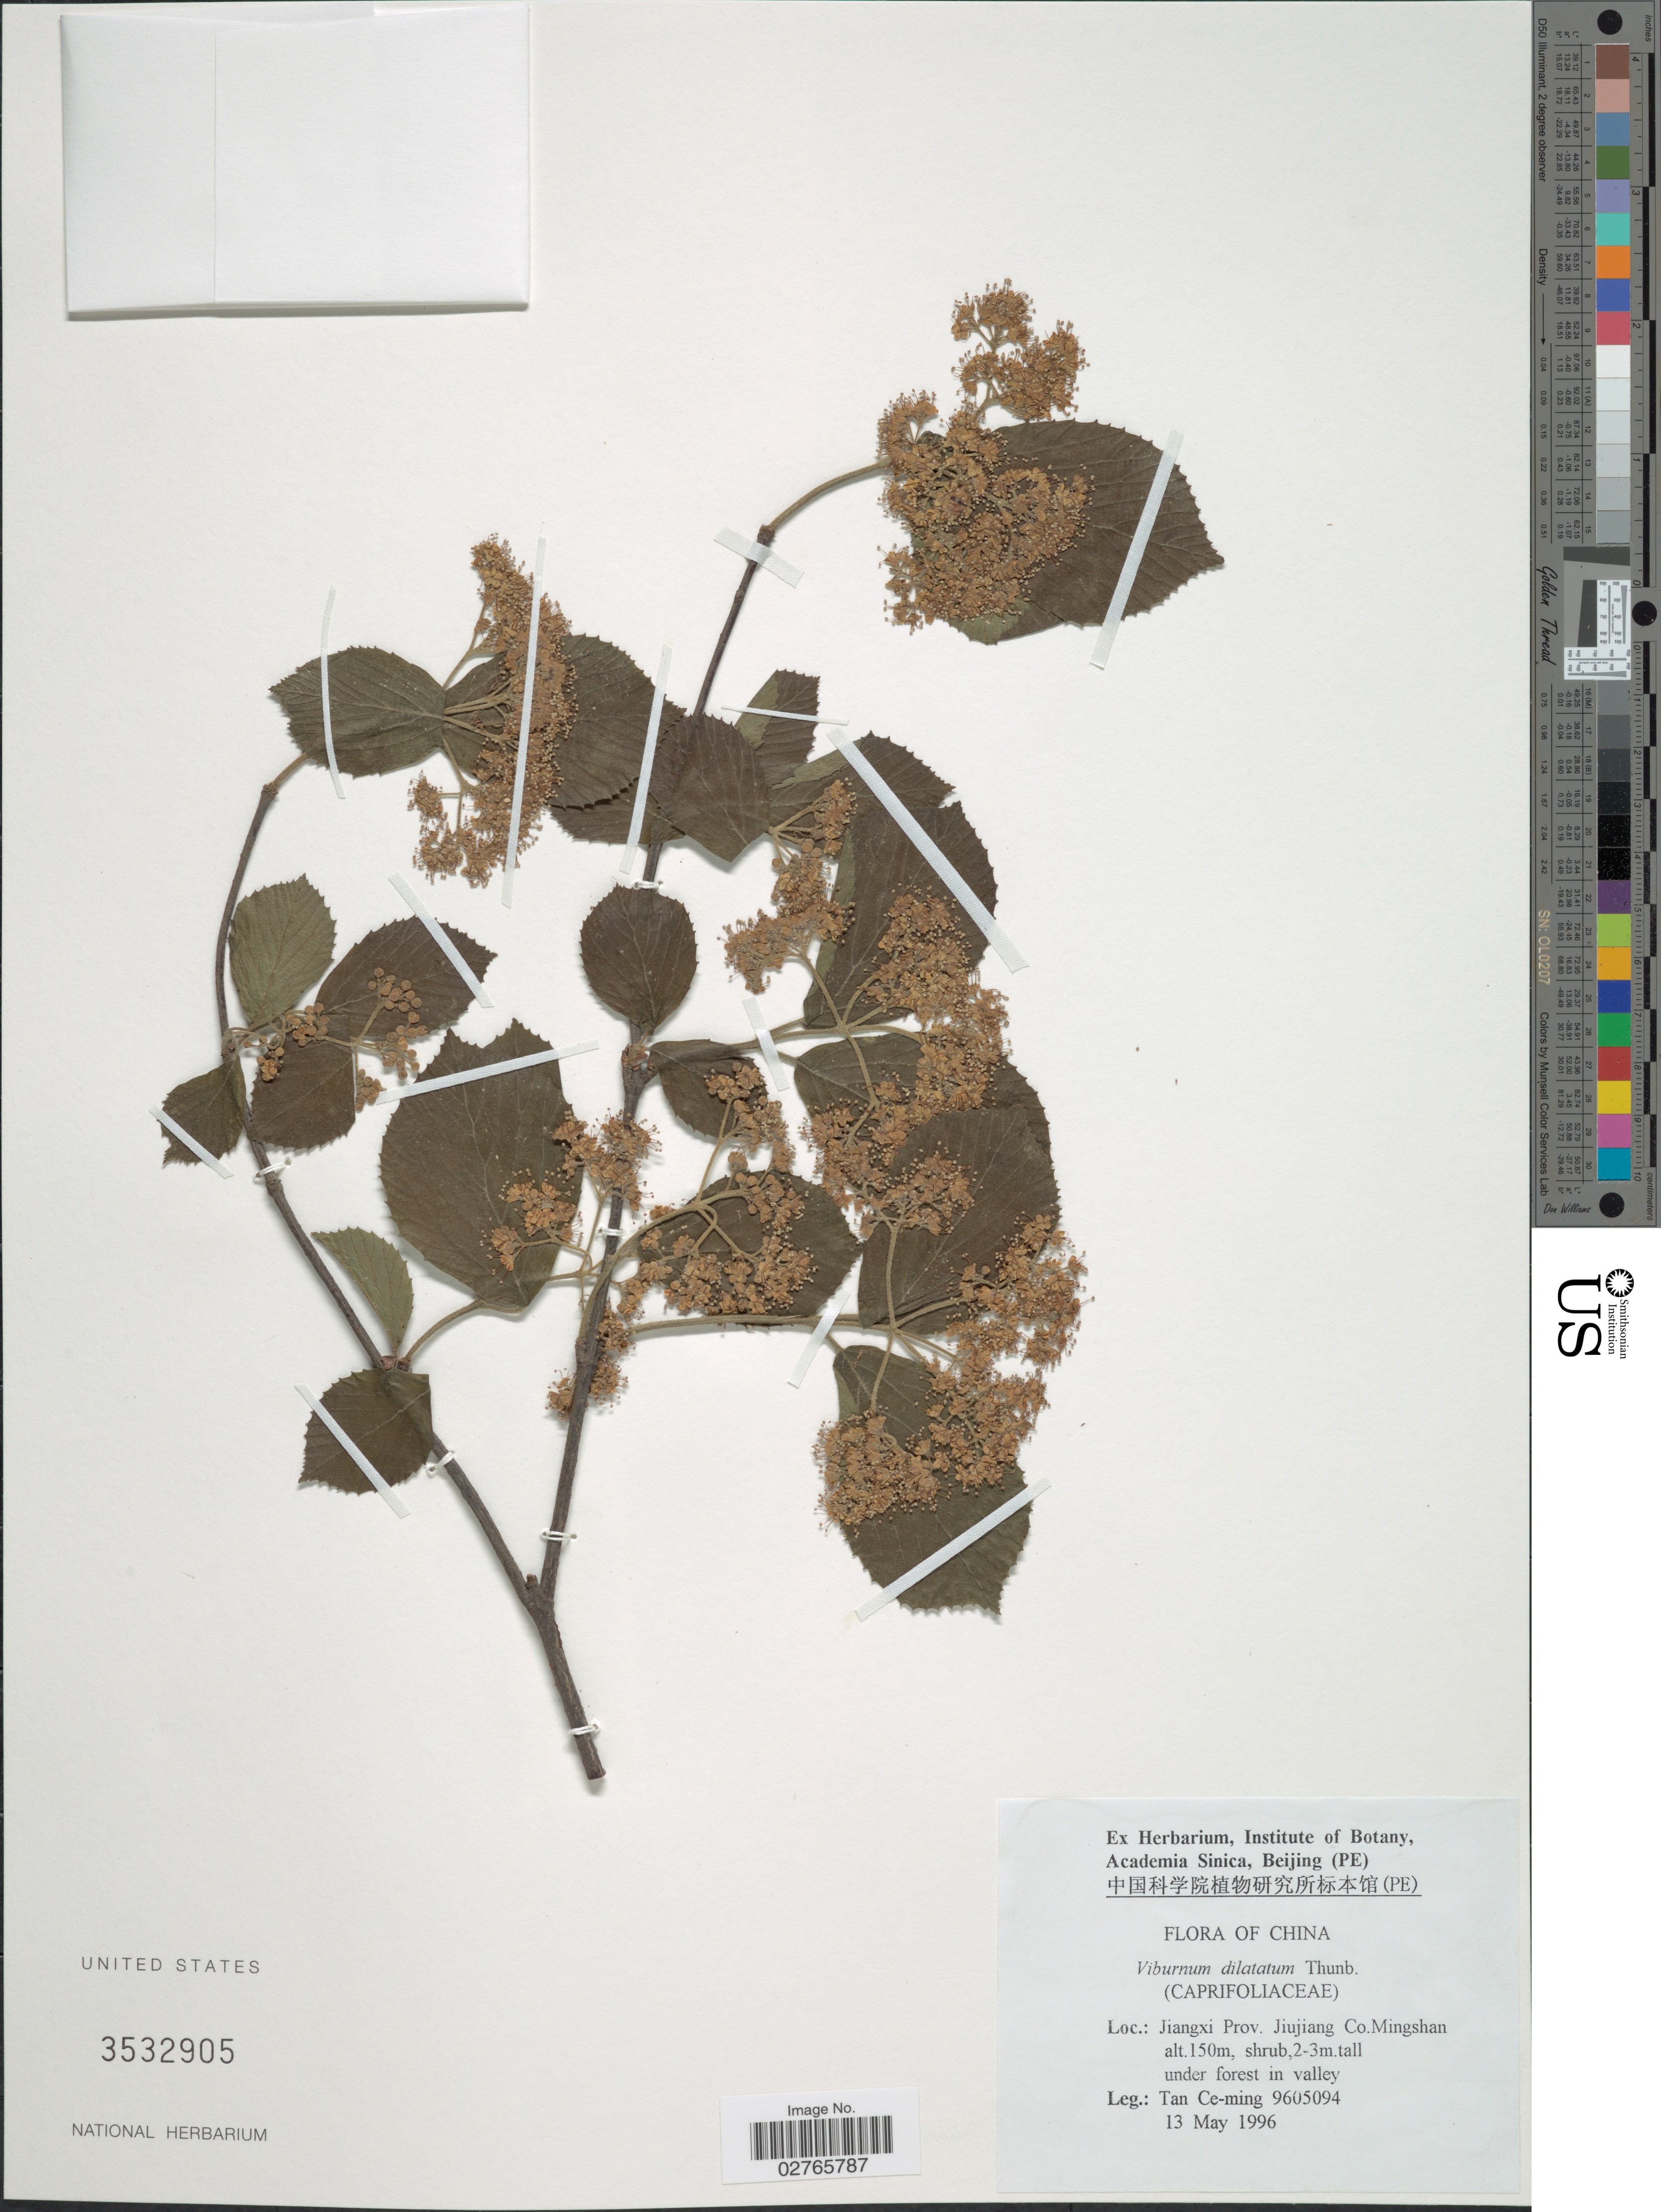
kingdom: Plantae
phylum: Tracheophyta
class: Magnoliopsida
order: Dipsacales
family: Viburnaceae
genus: Viburnum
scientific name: Viburnum dilatatum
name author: Thunb.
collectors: T. Ce-ming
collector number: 9605094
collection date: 1996-05-13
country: China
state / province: Jiangxi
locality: Jiujiang Co. Mingshan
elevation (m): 150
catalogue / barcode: US 3532905